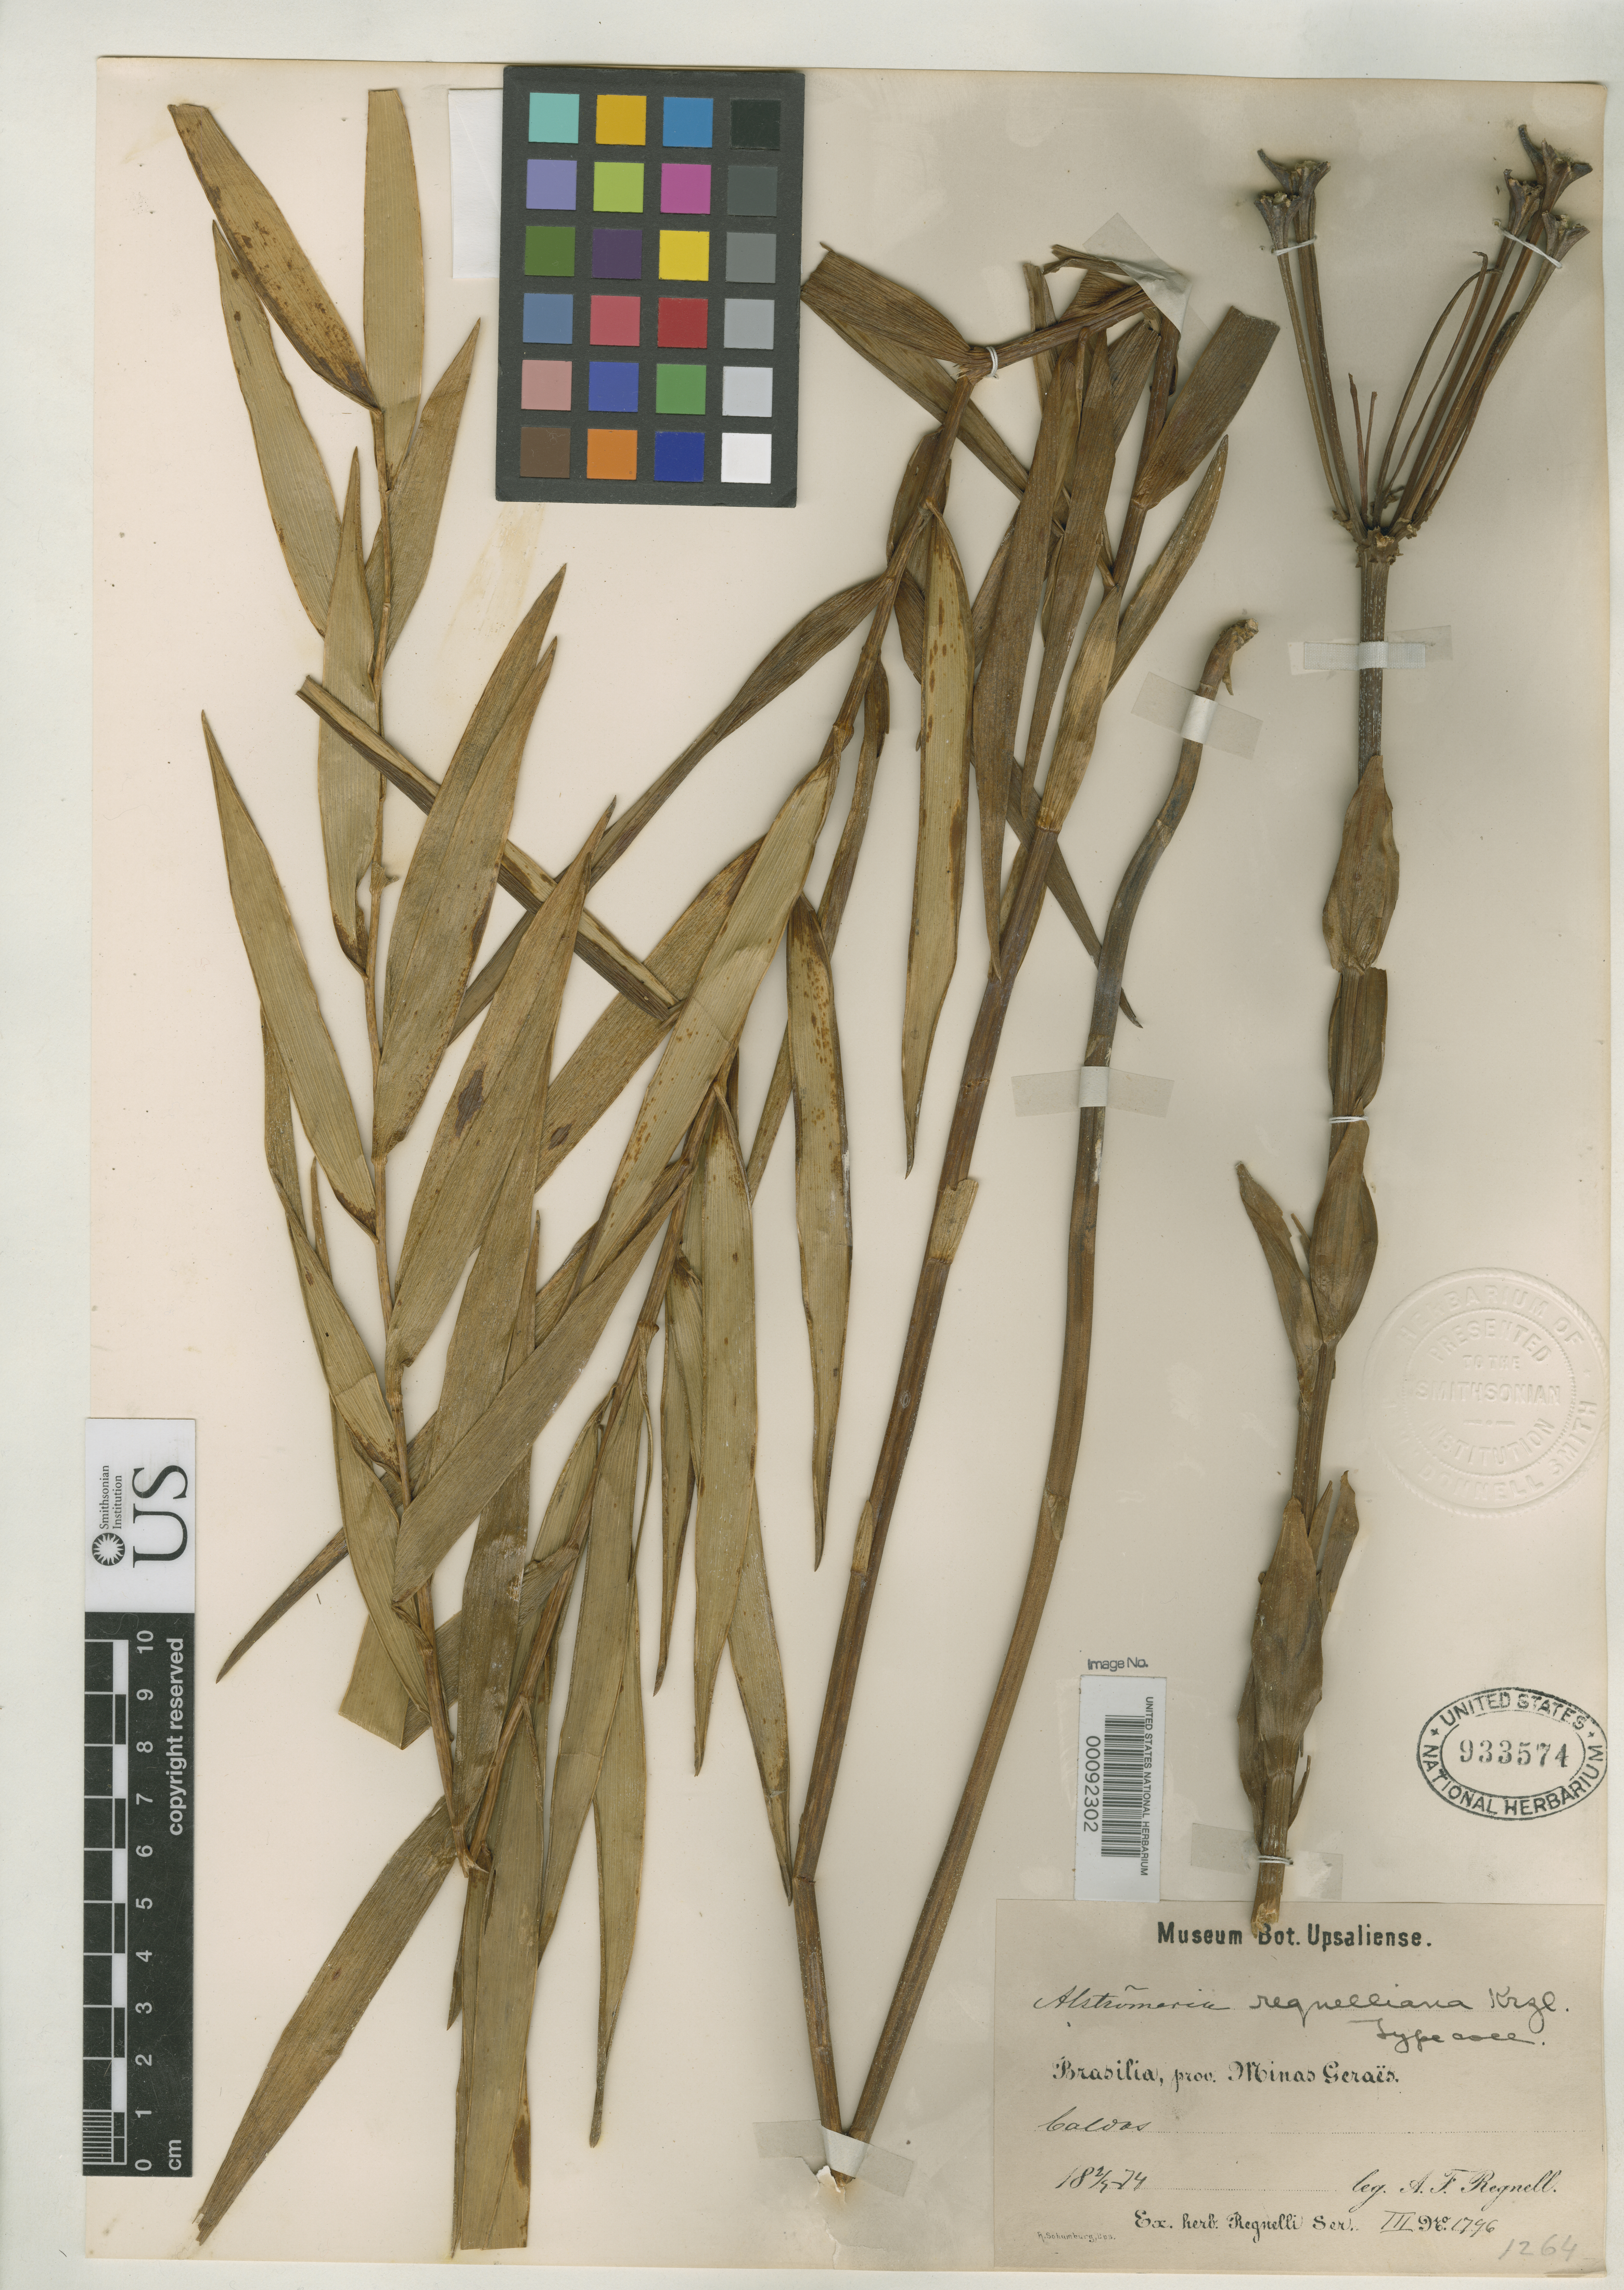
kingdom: Plantae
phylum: Tracheophyta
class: Liliopsida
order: Liliales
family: Alstroemeriaceae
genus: Alstroemeria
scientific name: Alstroemeria regnelliana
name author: Kraenzl.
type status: Isotype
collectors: A. F. Regnell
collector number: III 1796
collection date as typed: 02 Sep 1874 or 09 Feb 1874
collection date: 1874-02-09 or 1874-09-02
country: Brazil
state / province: Minas Gerais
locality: La Scaldas.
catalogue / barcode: US 933574